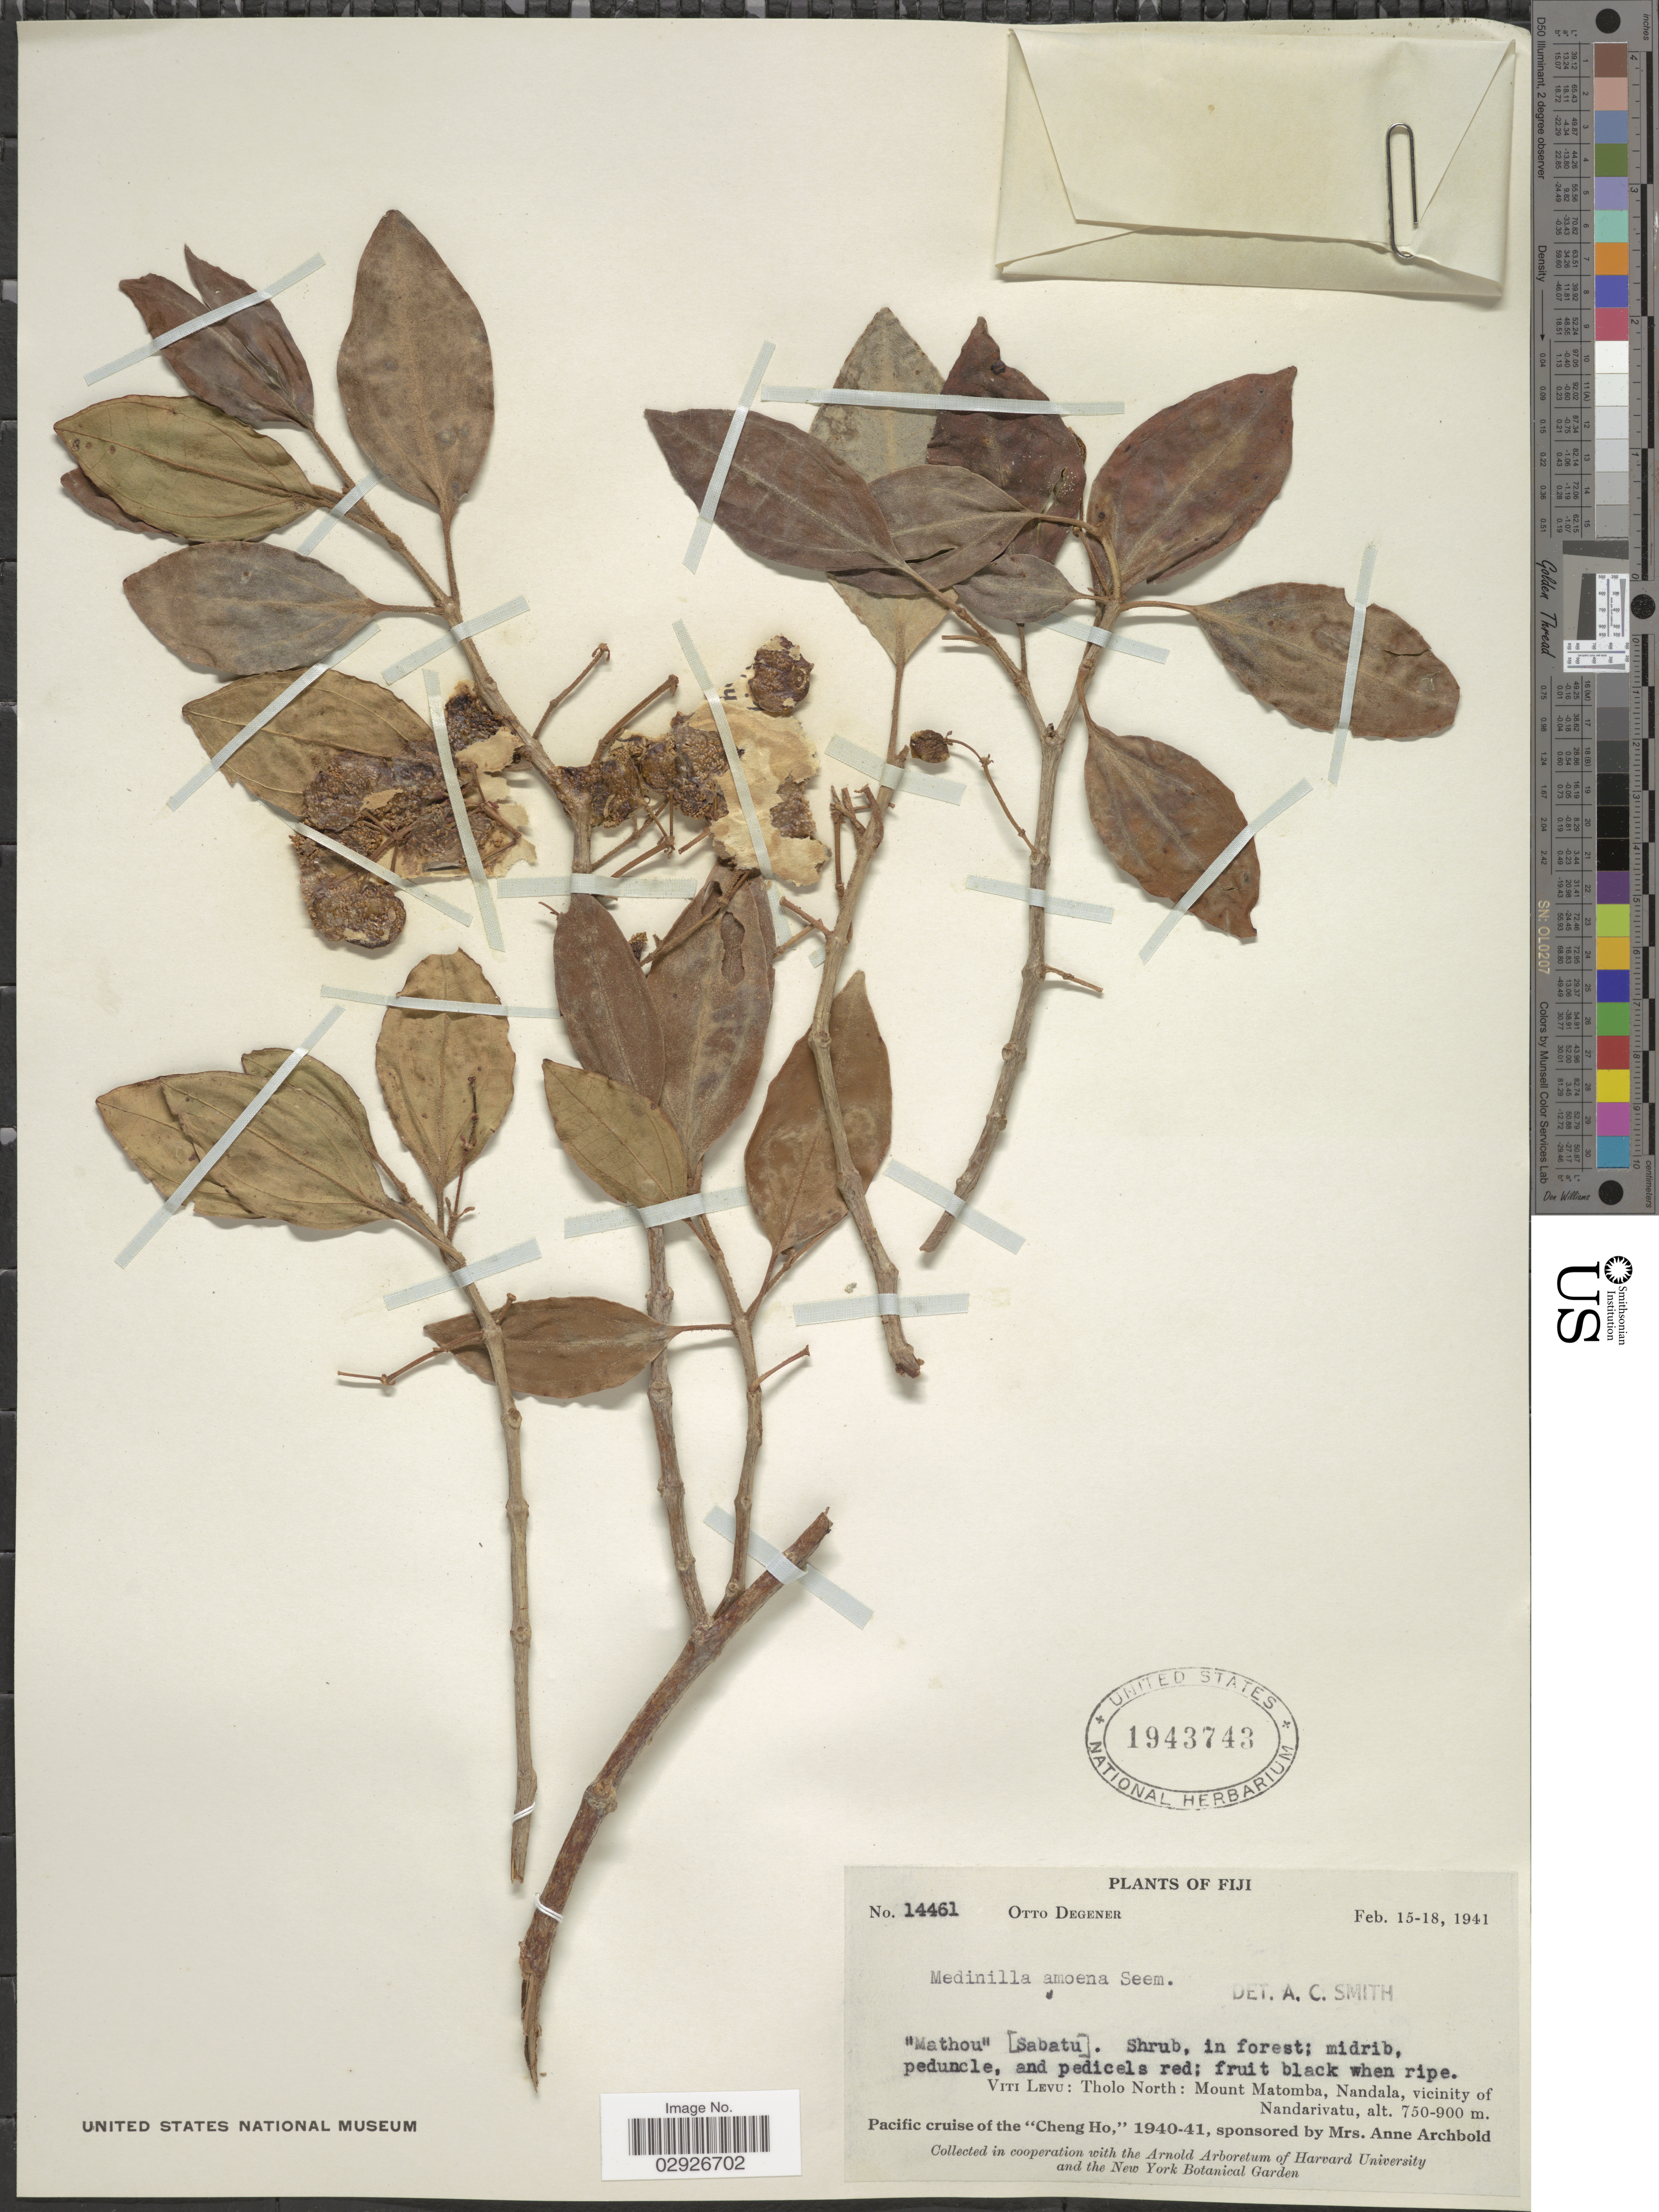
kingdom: Plantae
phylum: Tracheophyta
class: Magnoliopsida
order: Myrtales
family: Melastomataceae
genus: Medinilla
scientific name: Medinilla amoena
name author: Seem.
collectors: O. Degener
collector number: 14461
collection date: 1941-02-15/1941-02-18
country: Fiji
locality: Viti Levu: Tholo North: Mount Matomba, Nandala, vicinity of Nandarivatu.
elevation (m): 750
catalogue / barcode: US 1943743